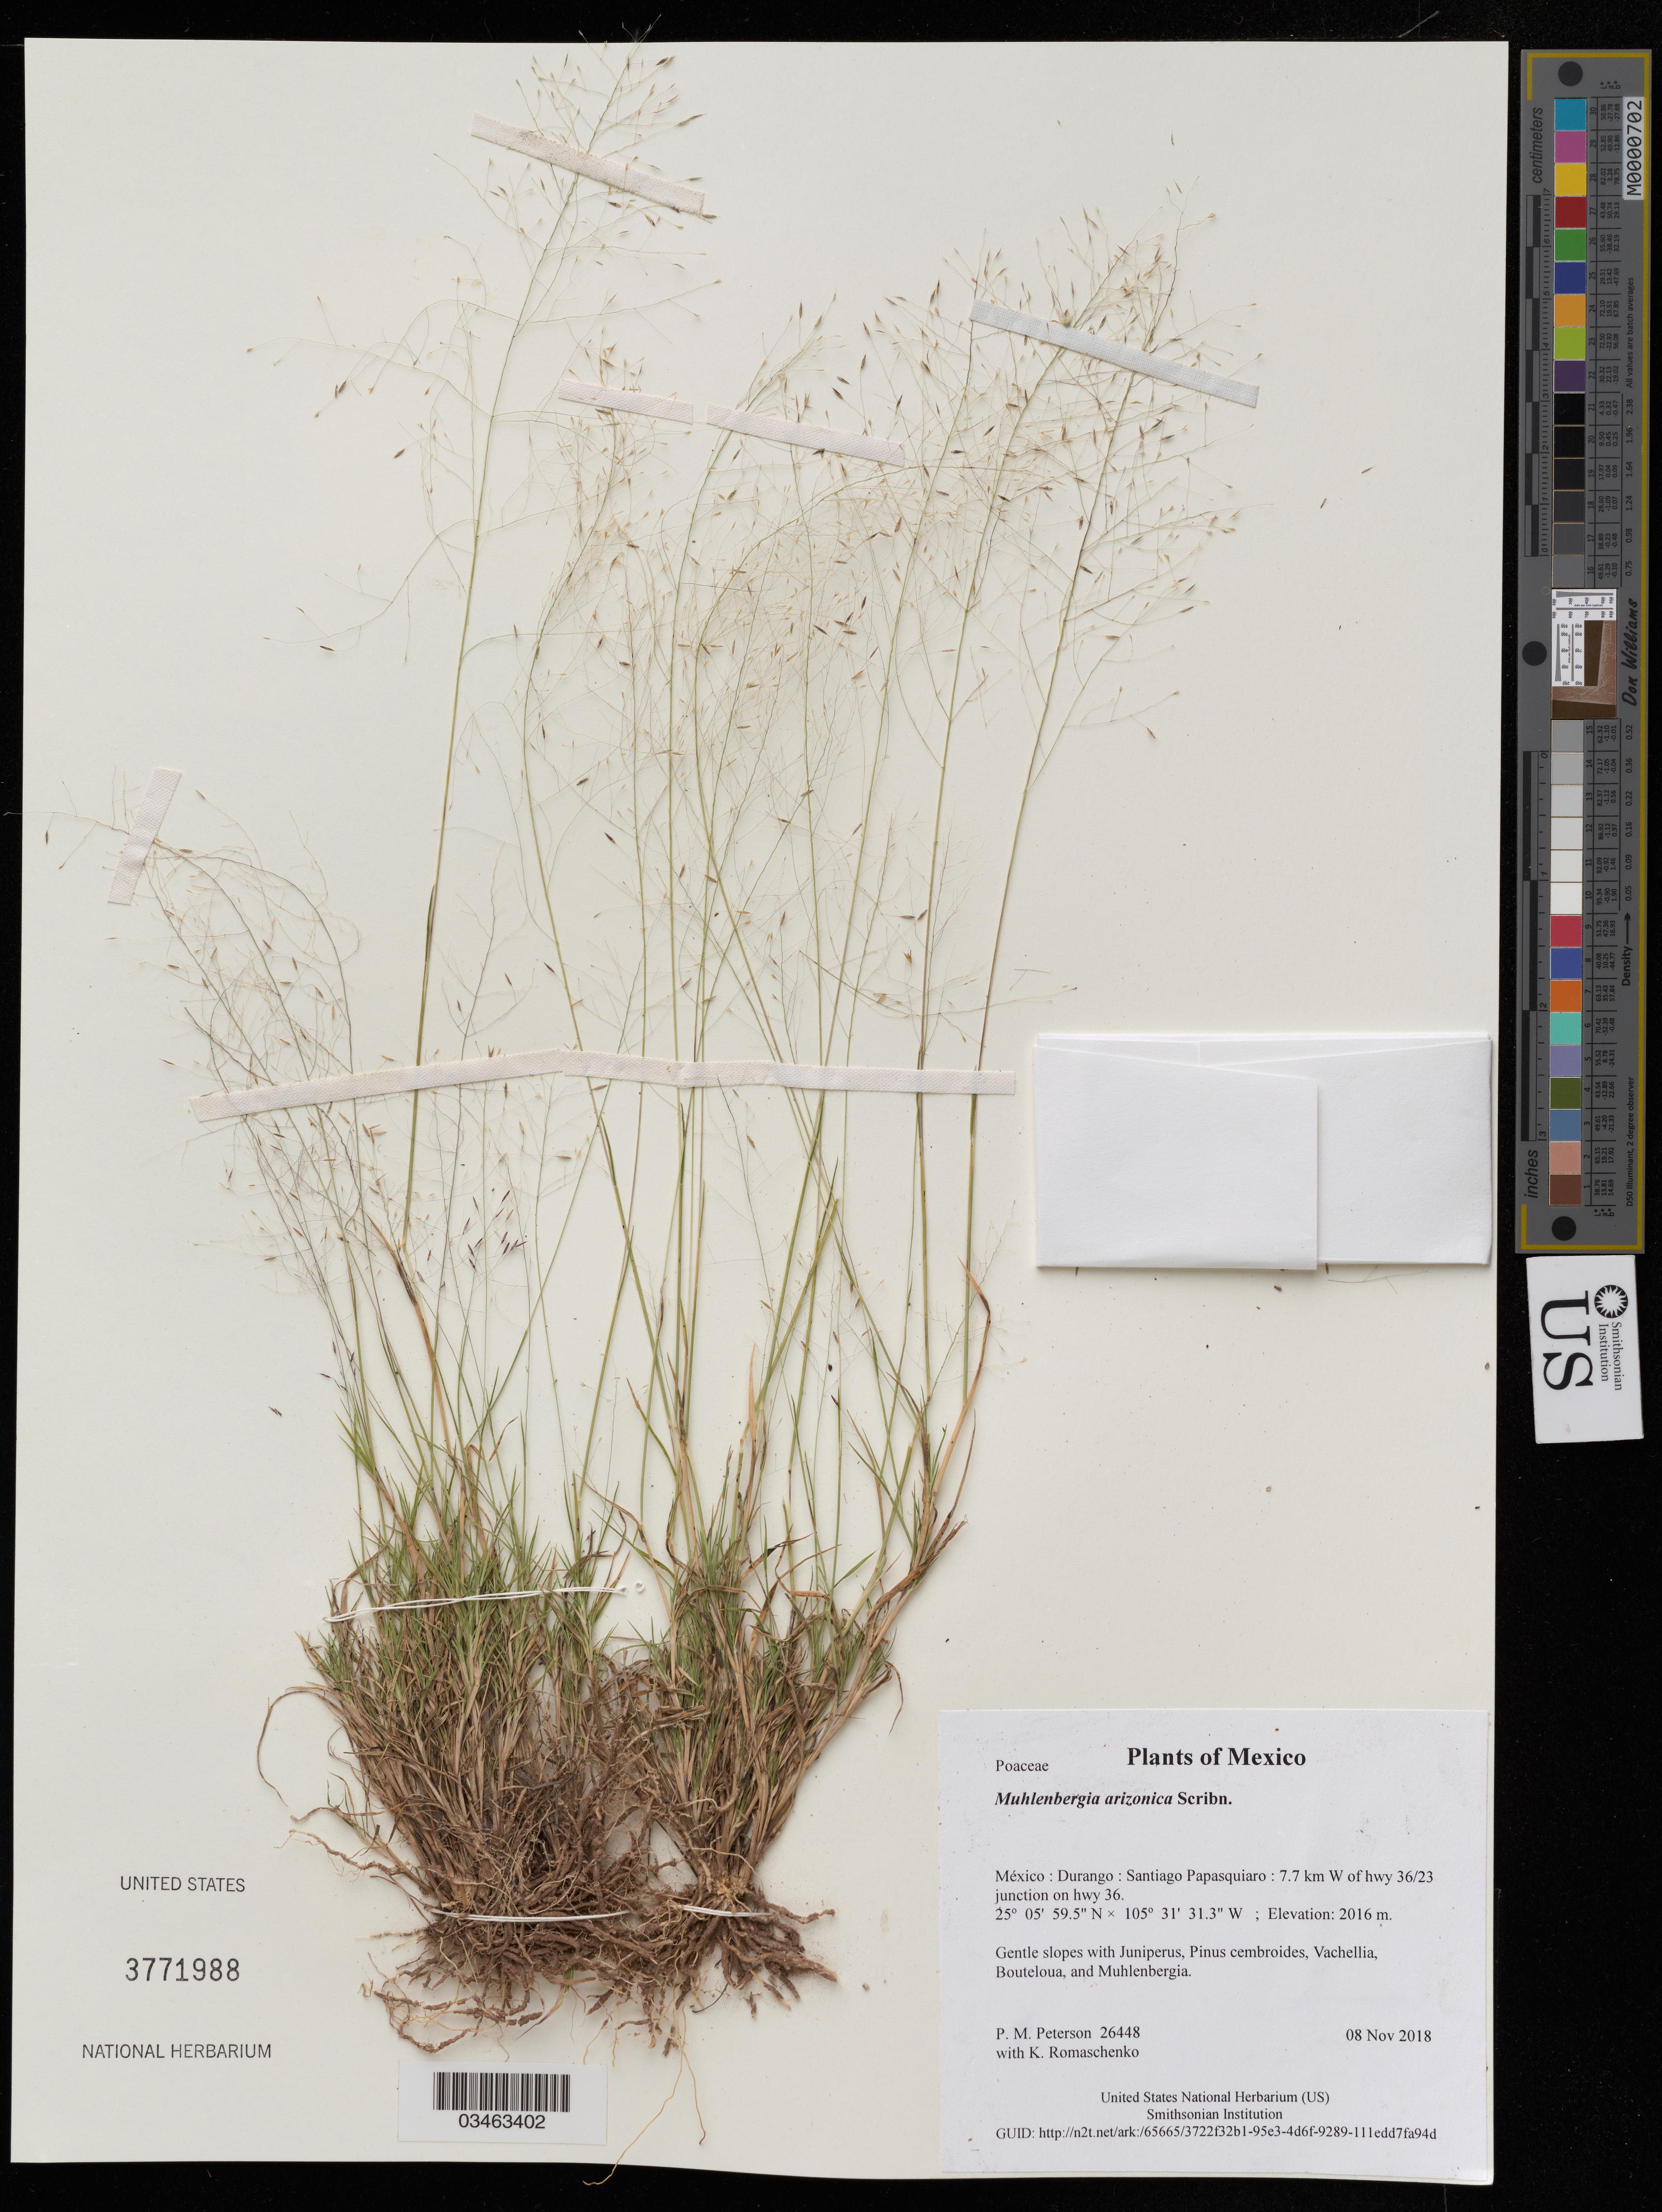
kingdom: Plantae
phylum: Tracheophyta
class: Liliopsida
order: Poales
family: Poaceae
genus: Muhlenbergia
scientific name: Muhlenbergia arizonica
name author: Scribn.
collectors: P. M. Peterson & K. Romaschenko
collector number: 26448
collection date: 2018-11-08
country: México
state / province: Durango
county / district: Santiago Papasquiaro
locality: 7.7 km W of hwy 36/23 junction on hwy 36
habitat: Gentle slopes with Juniperus, Pinus cembroides, Vachellia, Bouteloua, and Muhlenbergia.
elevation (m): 2016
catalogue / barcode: US 3771988